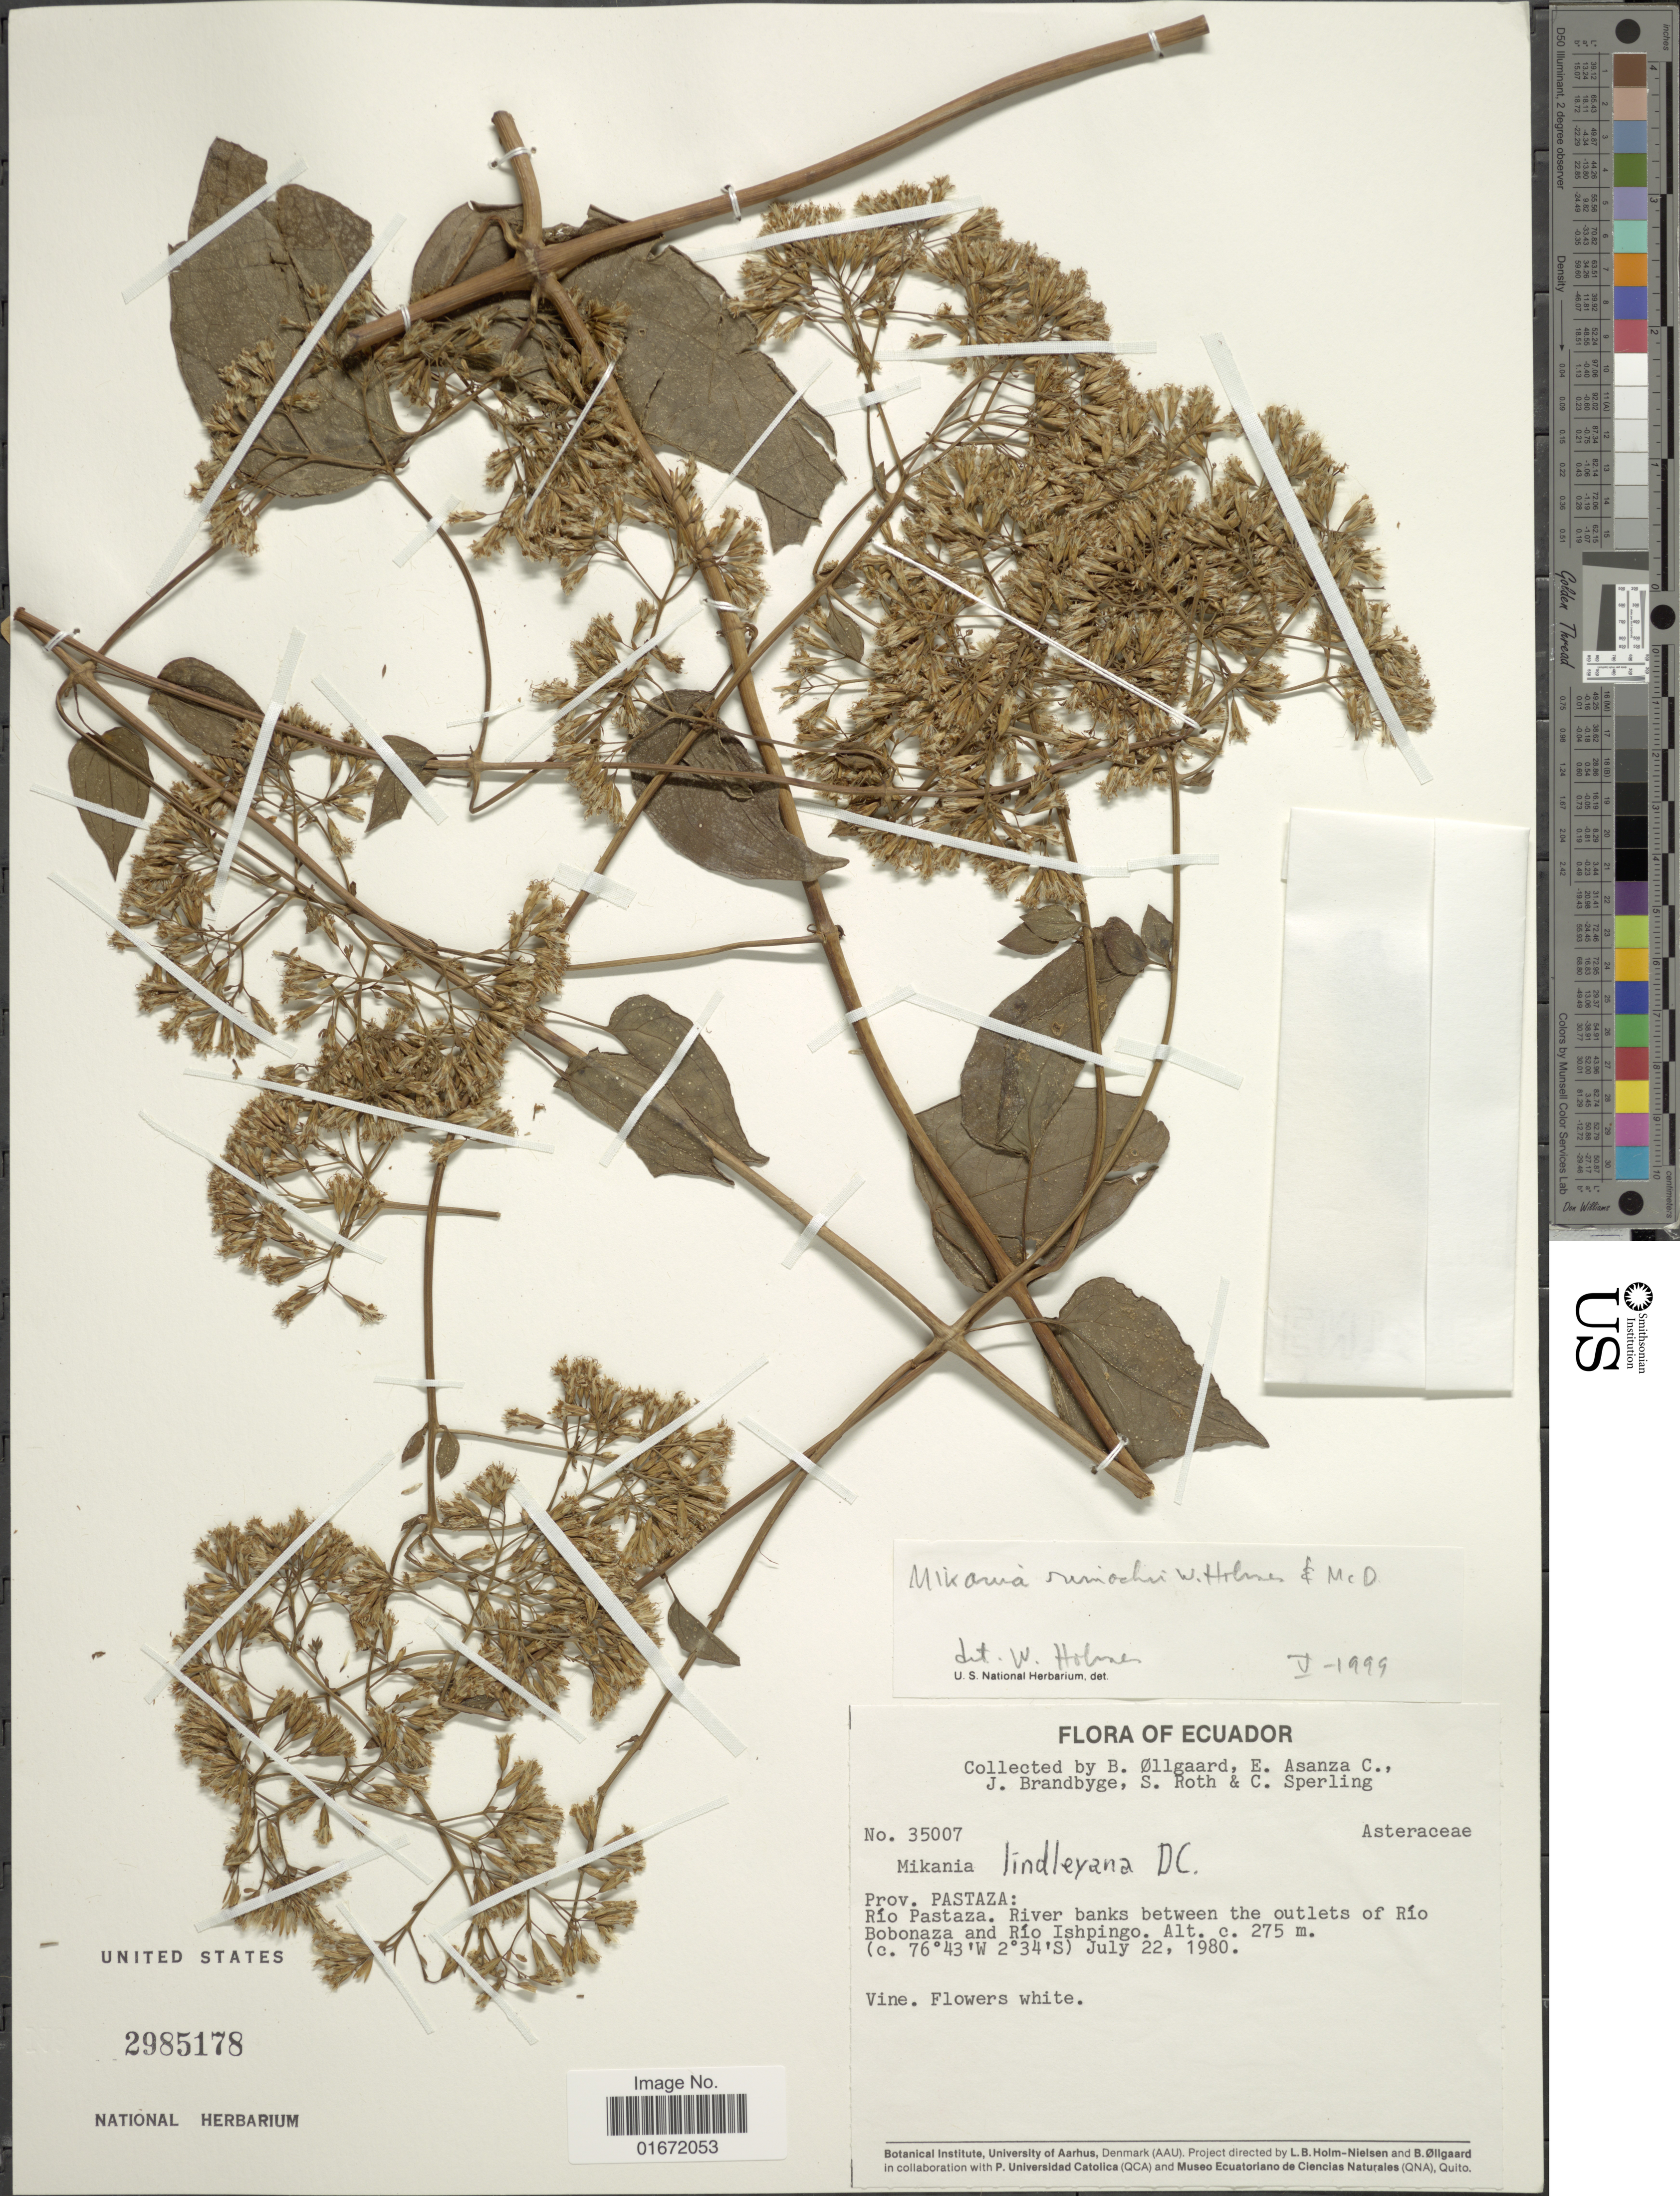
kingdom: Plantae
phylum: Tracheophyta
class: Magnoliopsida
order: Asterales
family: Asteraceae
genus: Mikania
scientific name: Mikania rimachii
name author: W.C. Holmes & McDaniel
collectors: B. Øllgaard, E. Asanza C., J. Brandbyge, S. Roth & C. Sperling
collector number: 35007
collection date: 1980-07-22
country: Ecuador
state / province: Pastaza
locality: Prov. Pastaza: Río Pastaza. River banks between the outlets of Río Bobonaza and Río Ishpingo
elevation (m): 275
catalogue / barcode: US 2985178